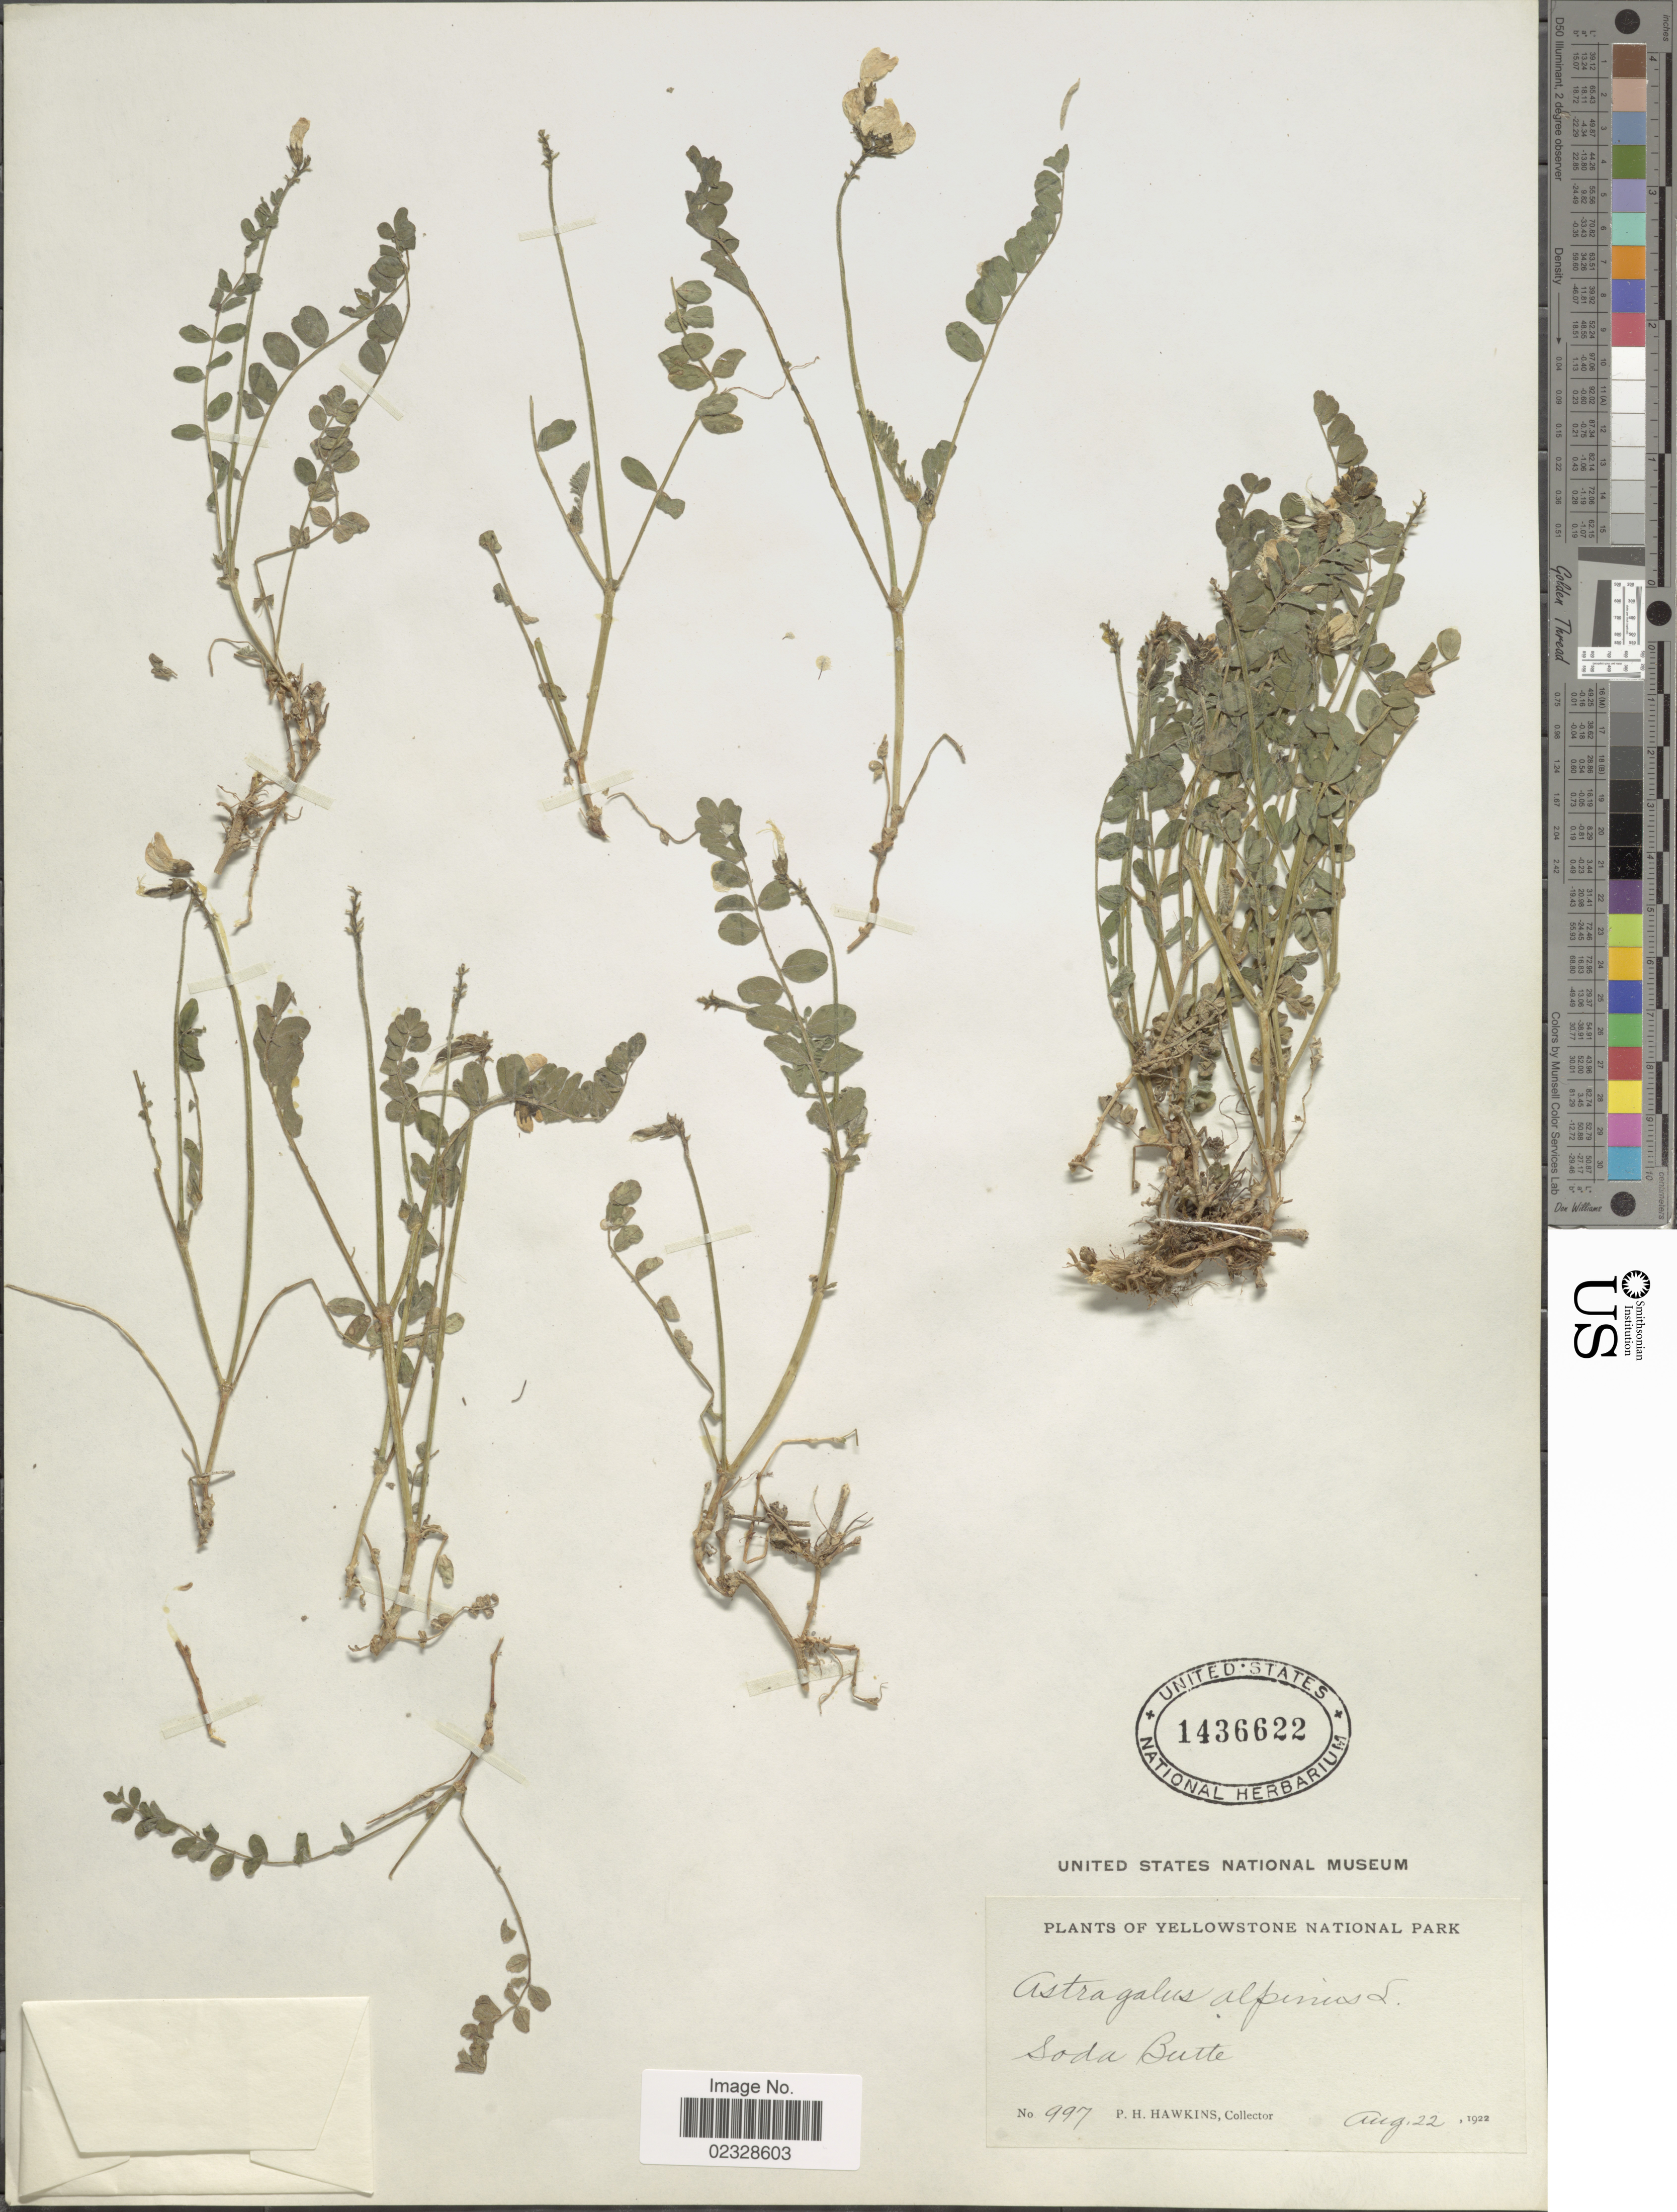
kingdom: Plantae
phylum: Tracheophyta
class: Magnoliopsida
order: Fabales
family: Fabaceae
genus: Astragalus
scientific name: Astragalus alpinus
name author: L.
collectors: P. Hawkins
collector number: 997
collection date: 1922-08-22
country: United States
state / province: Wyoming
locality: Yellowstone National Park. Soda Butte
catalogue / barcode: US 1436622